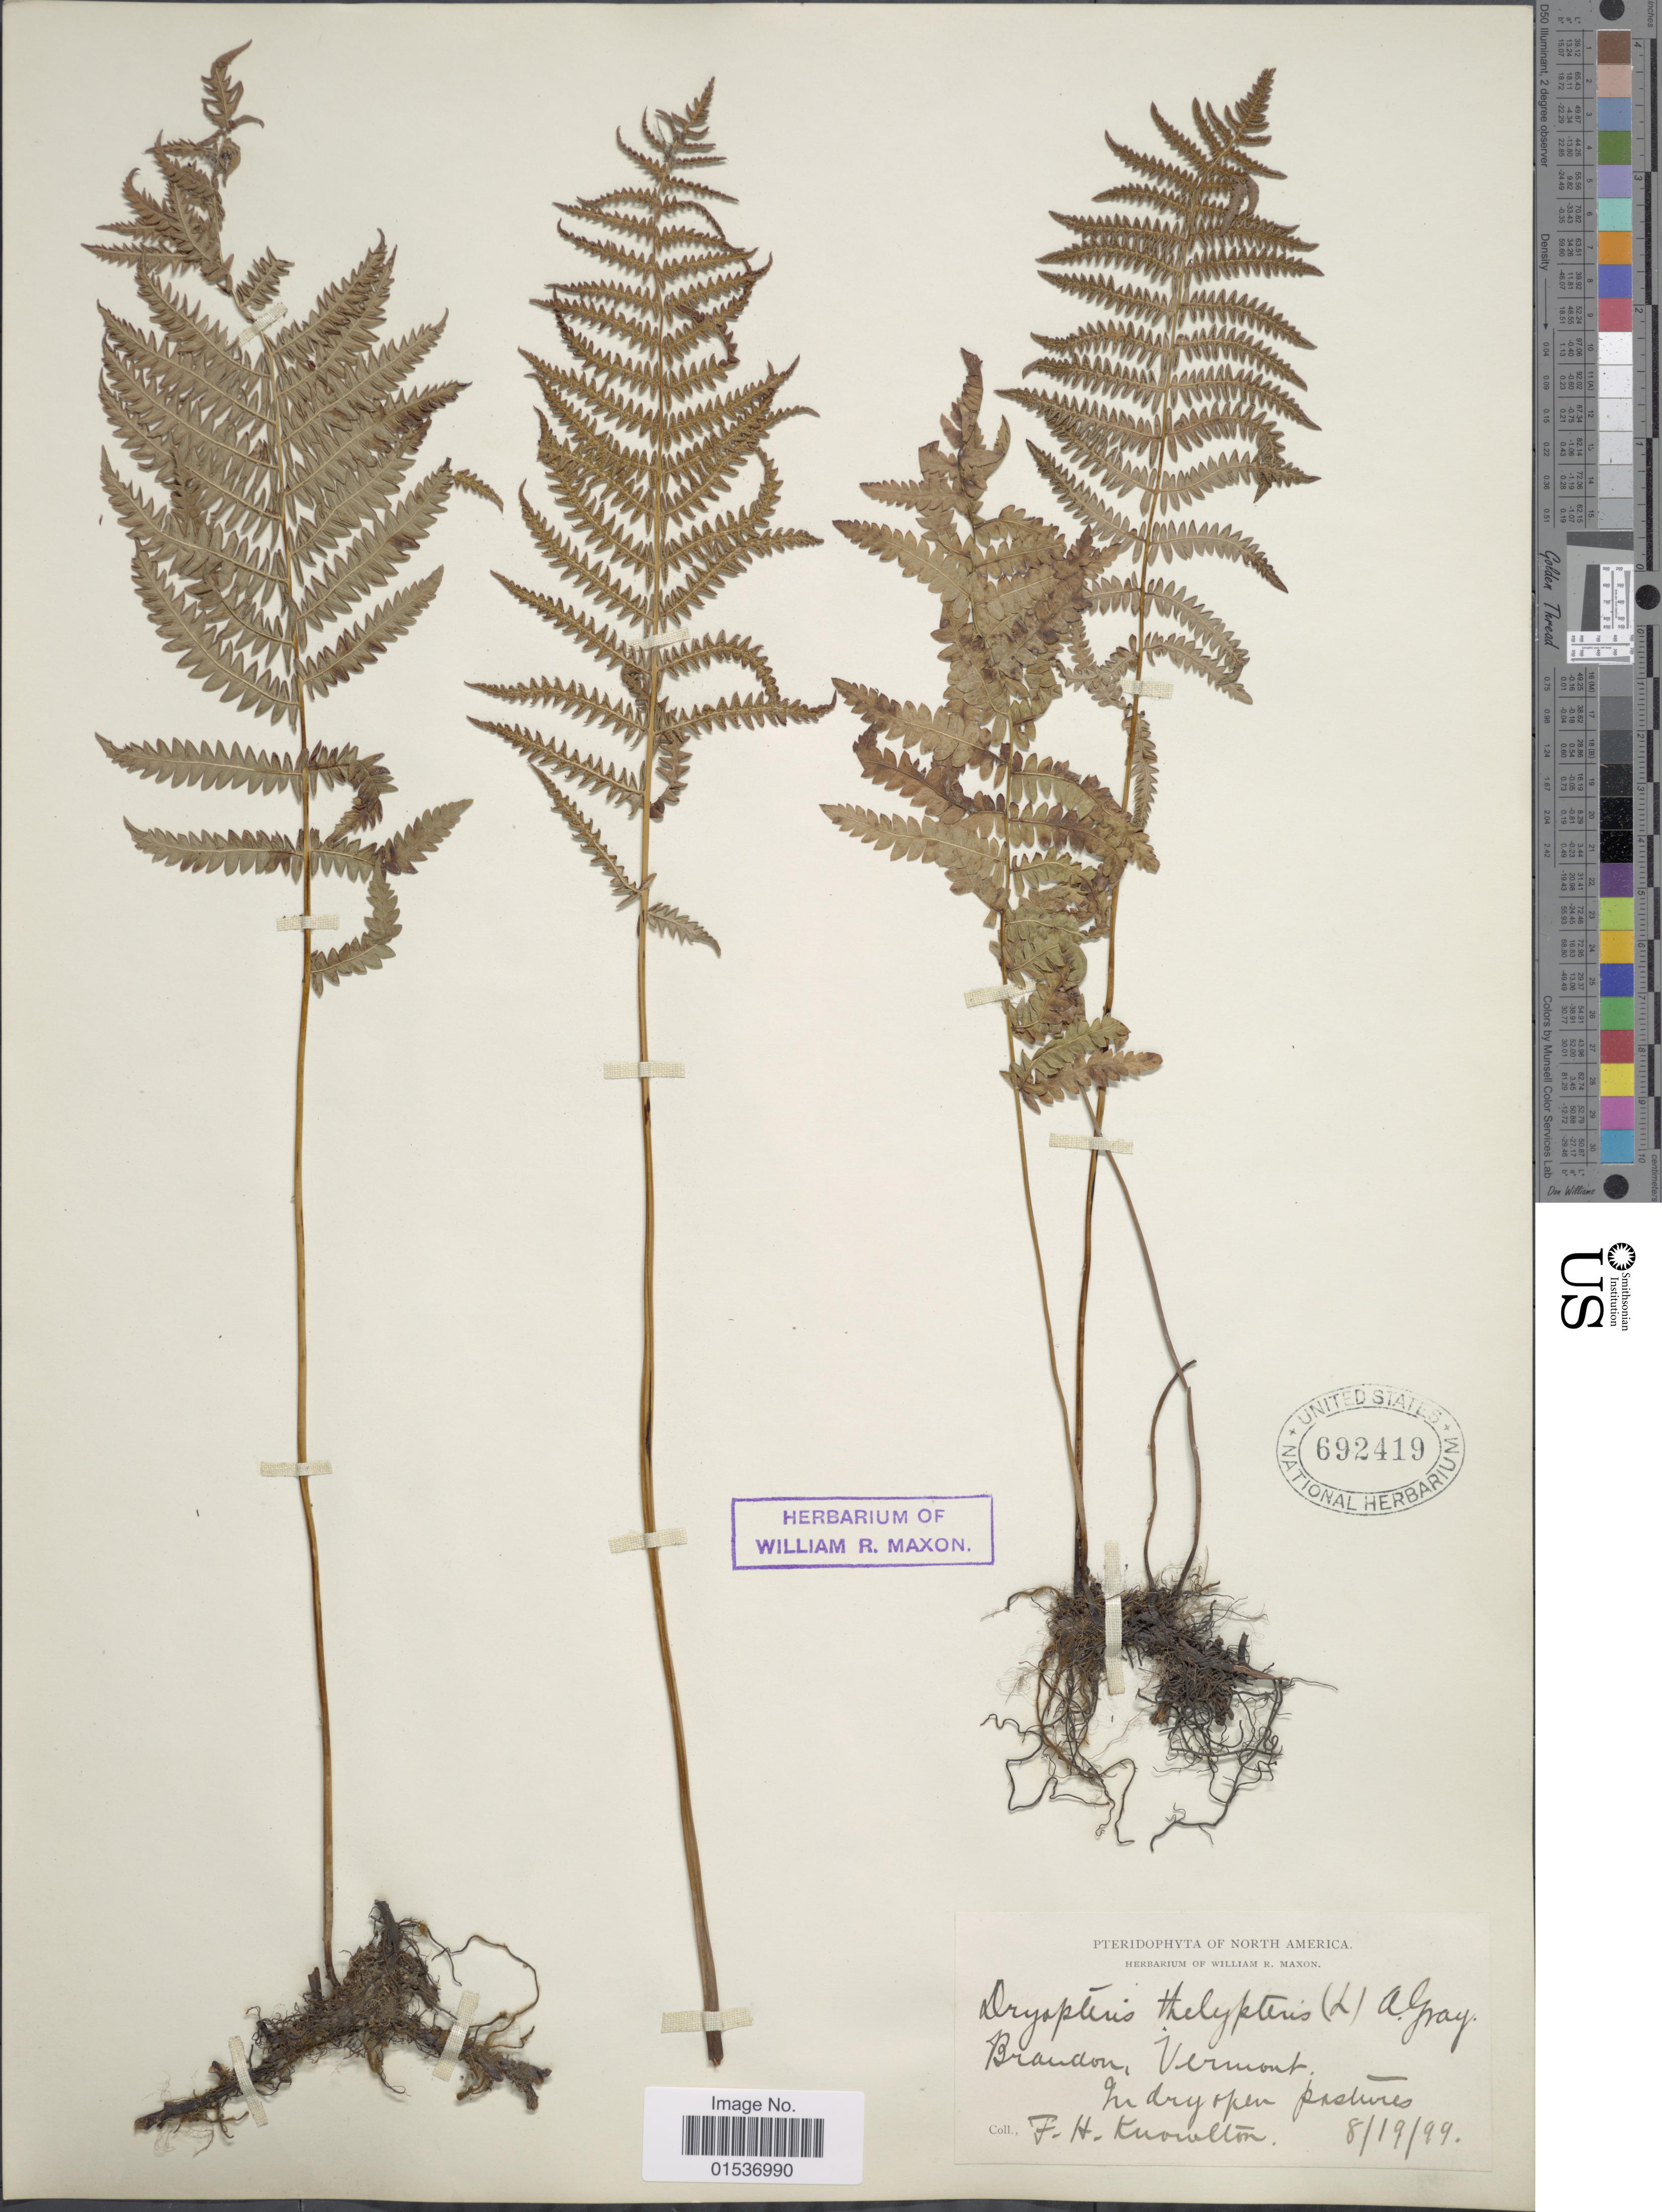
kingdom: Plantae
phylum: Tracheophyta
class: Polypodiopsida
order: Polypodiales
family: Thelypteridaceae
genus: Thelypteris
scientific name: Thelypteris palustris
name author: (Salisb.) Schott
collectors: F. H. Knowlton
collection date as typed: Transcribed d/m/y: 19/8/99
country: United States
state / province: Vermont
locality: Brandon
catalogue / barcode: US 692419